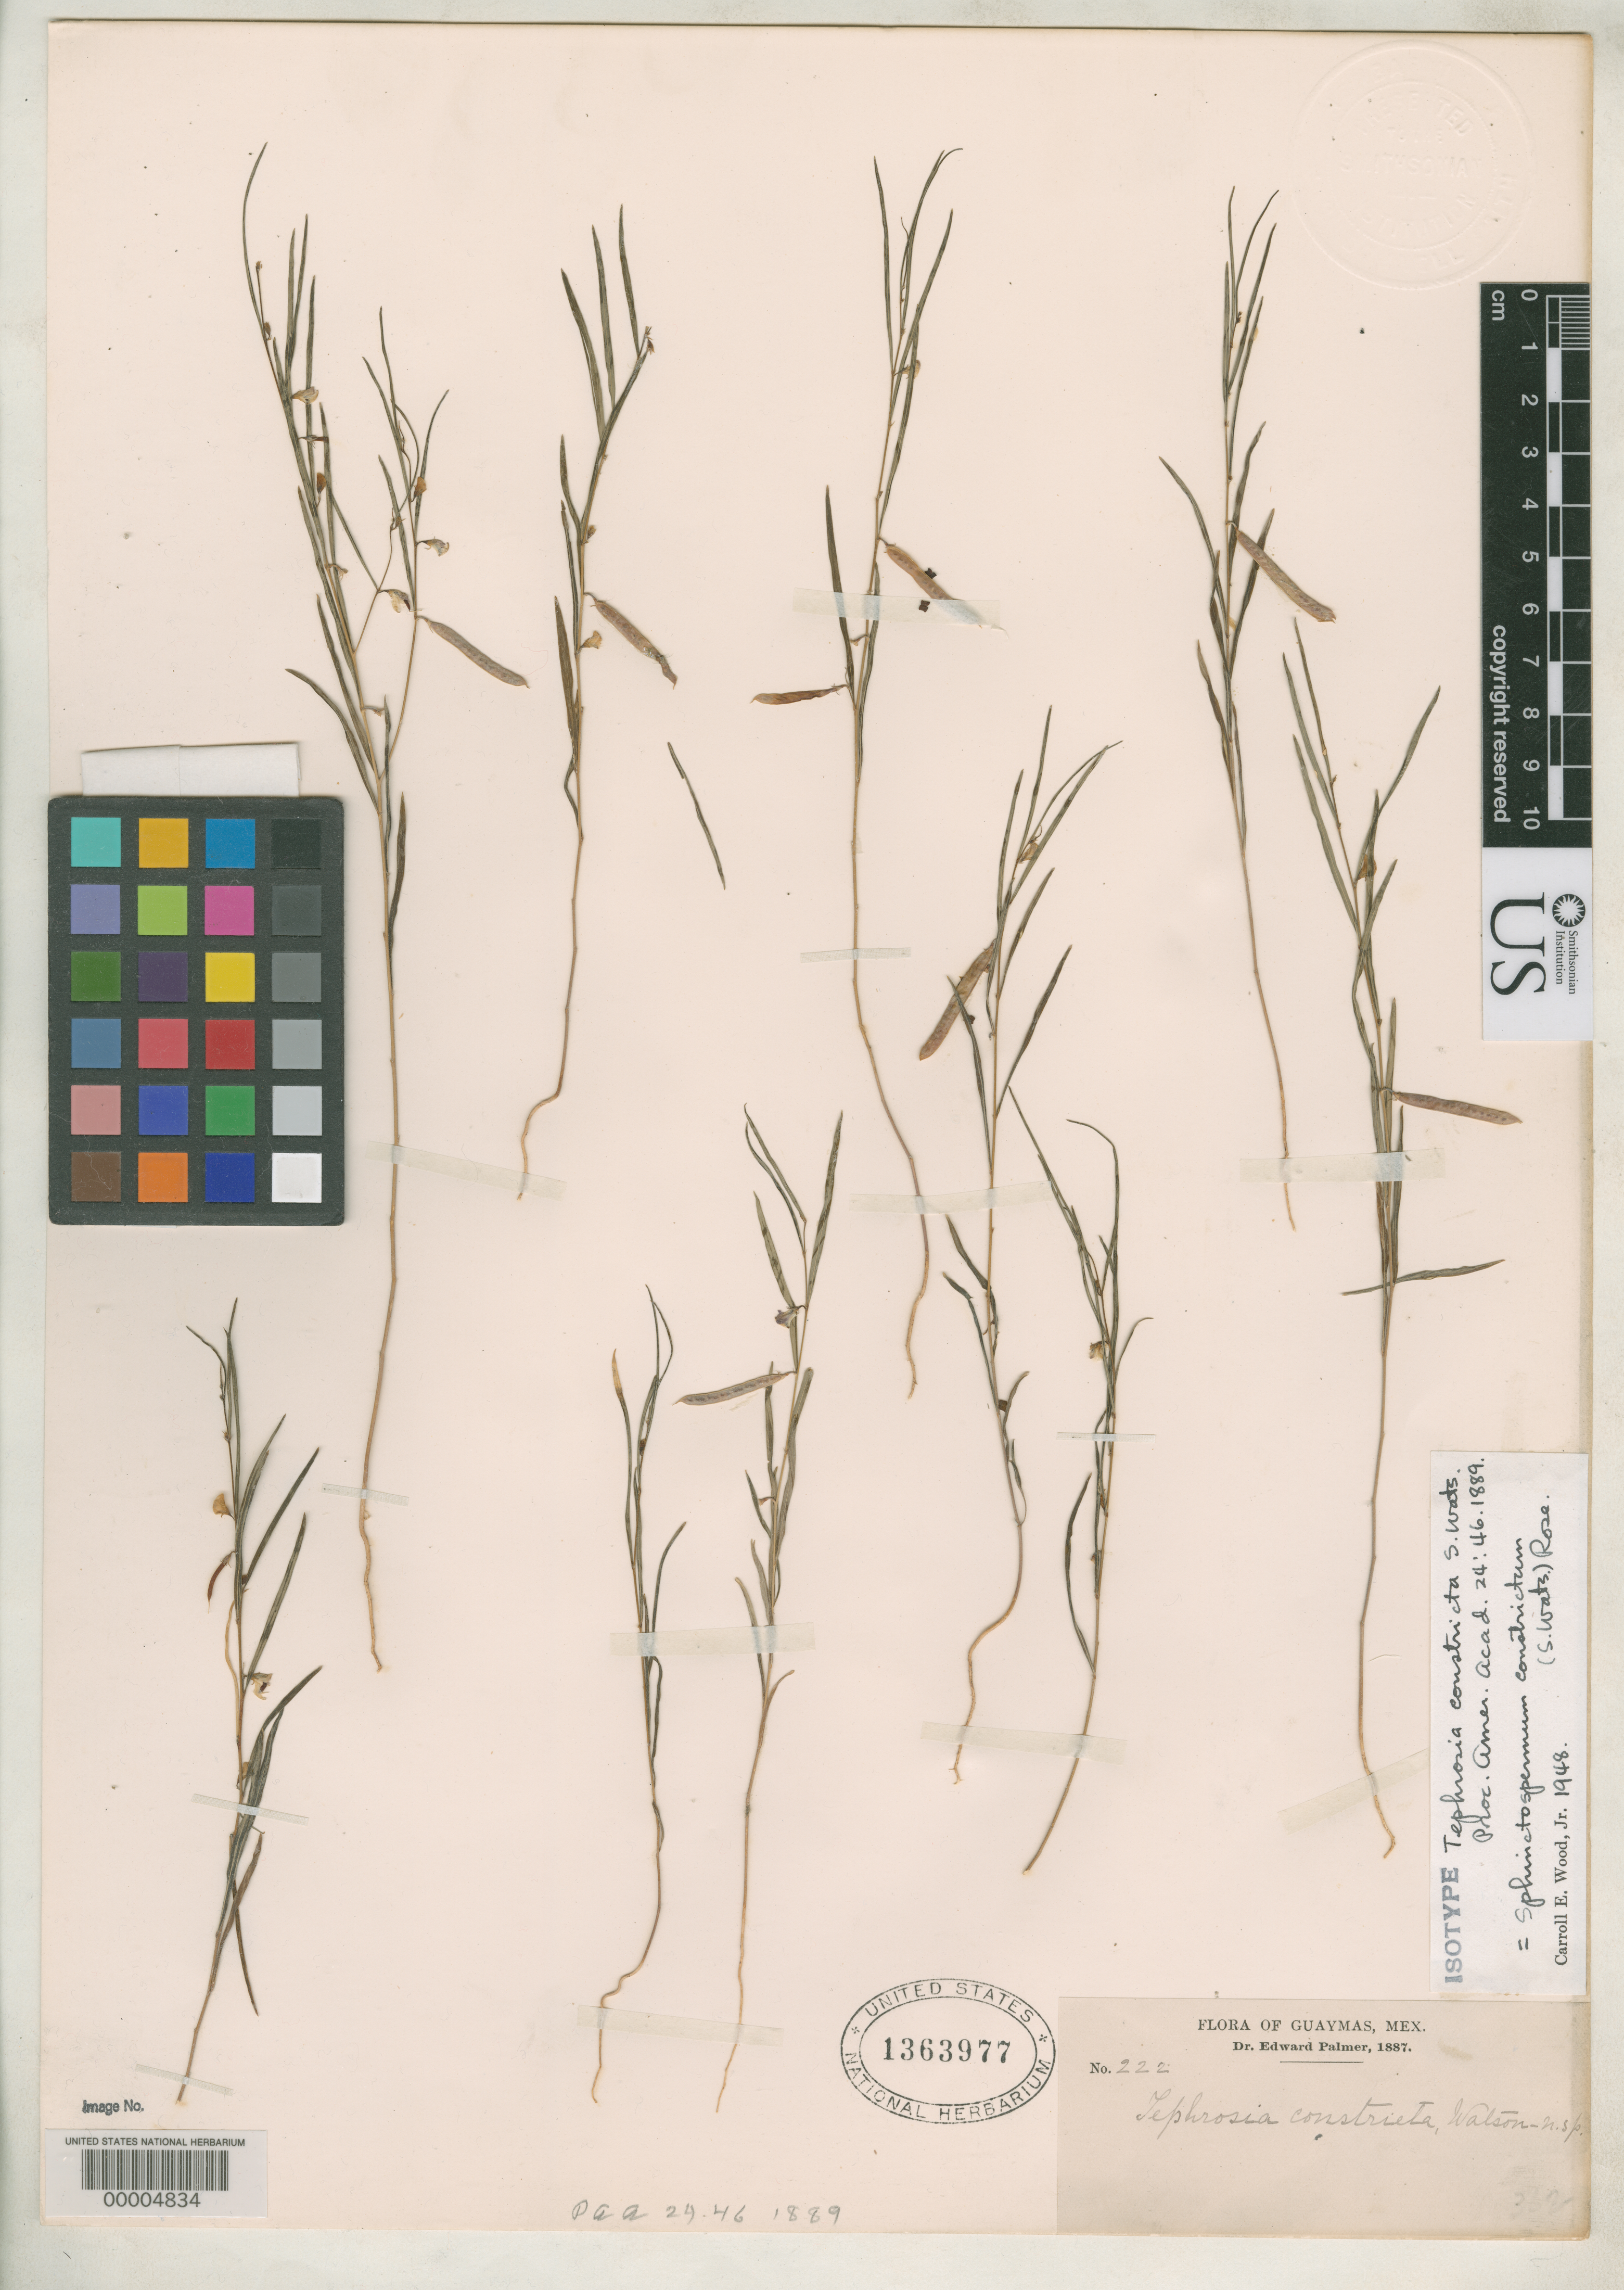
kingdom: Plantae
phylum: Tracheophyta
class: Magnoliopsida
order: Fabales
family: Fabaceae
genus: Tephrosia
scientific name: Tephrosia constricta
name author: S. Watson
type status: Syntype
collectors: E. Palmer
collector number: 222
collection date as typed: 1887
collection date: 1887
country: Mexico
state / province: Sonora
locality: In the mountains about Guaymas.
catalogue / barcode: US 1363977